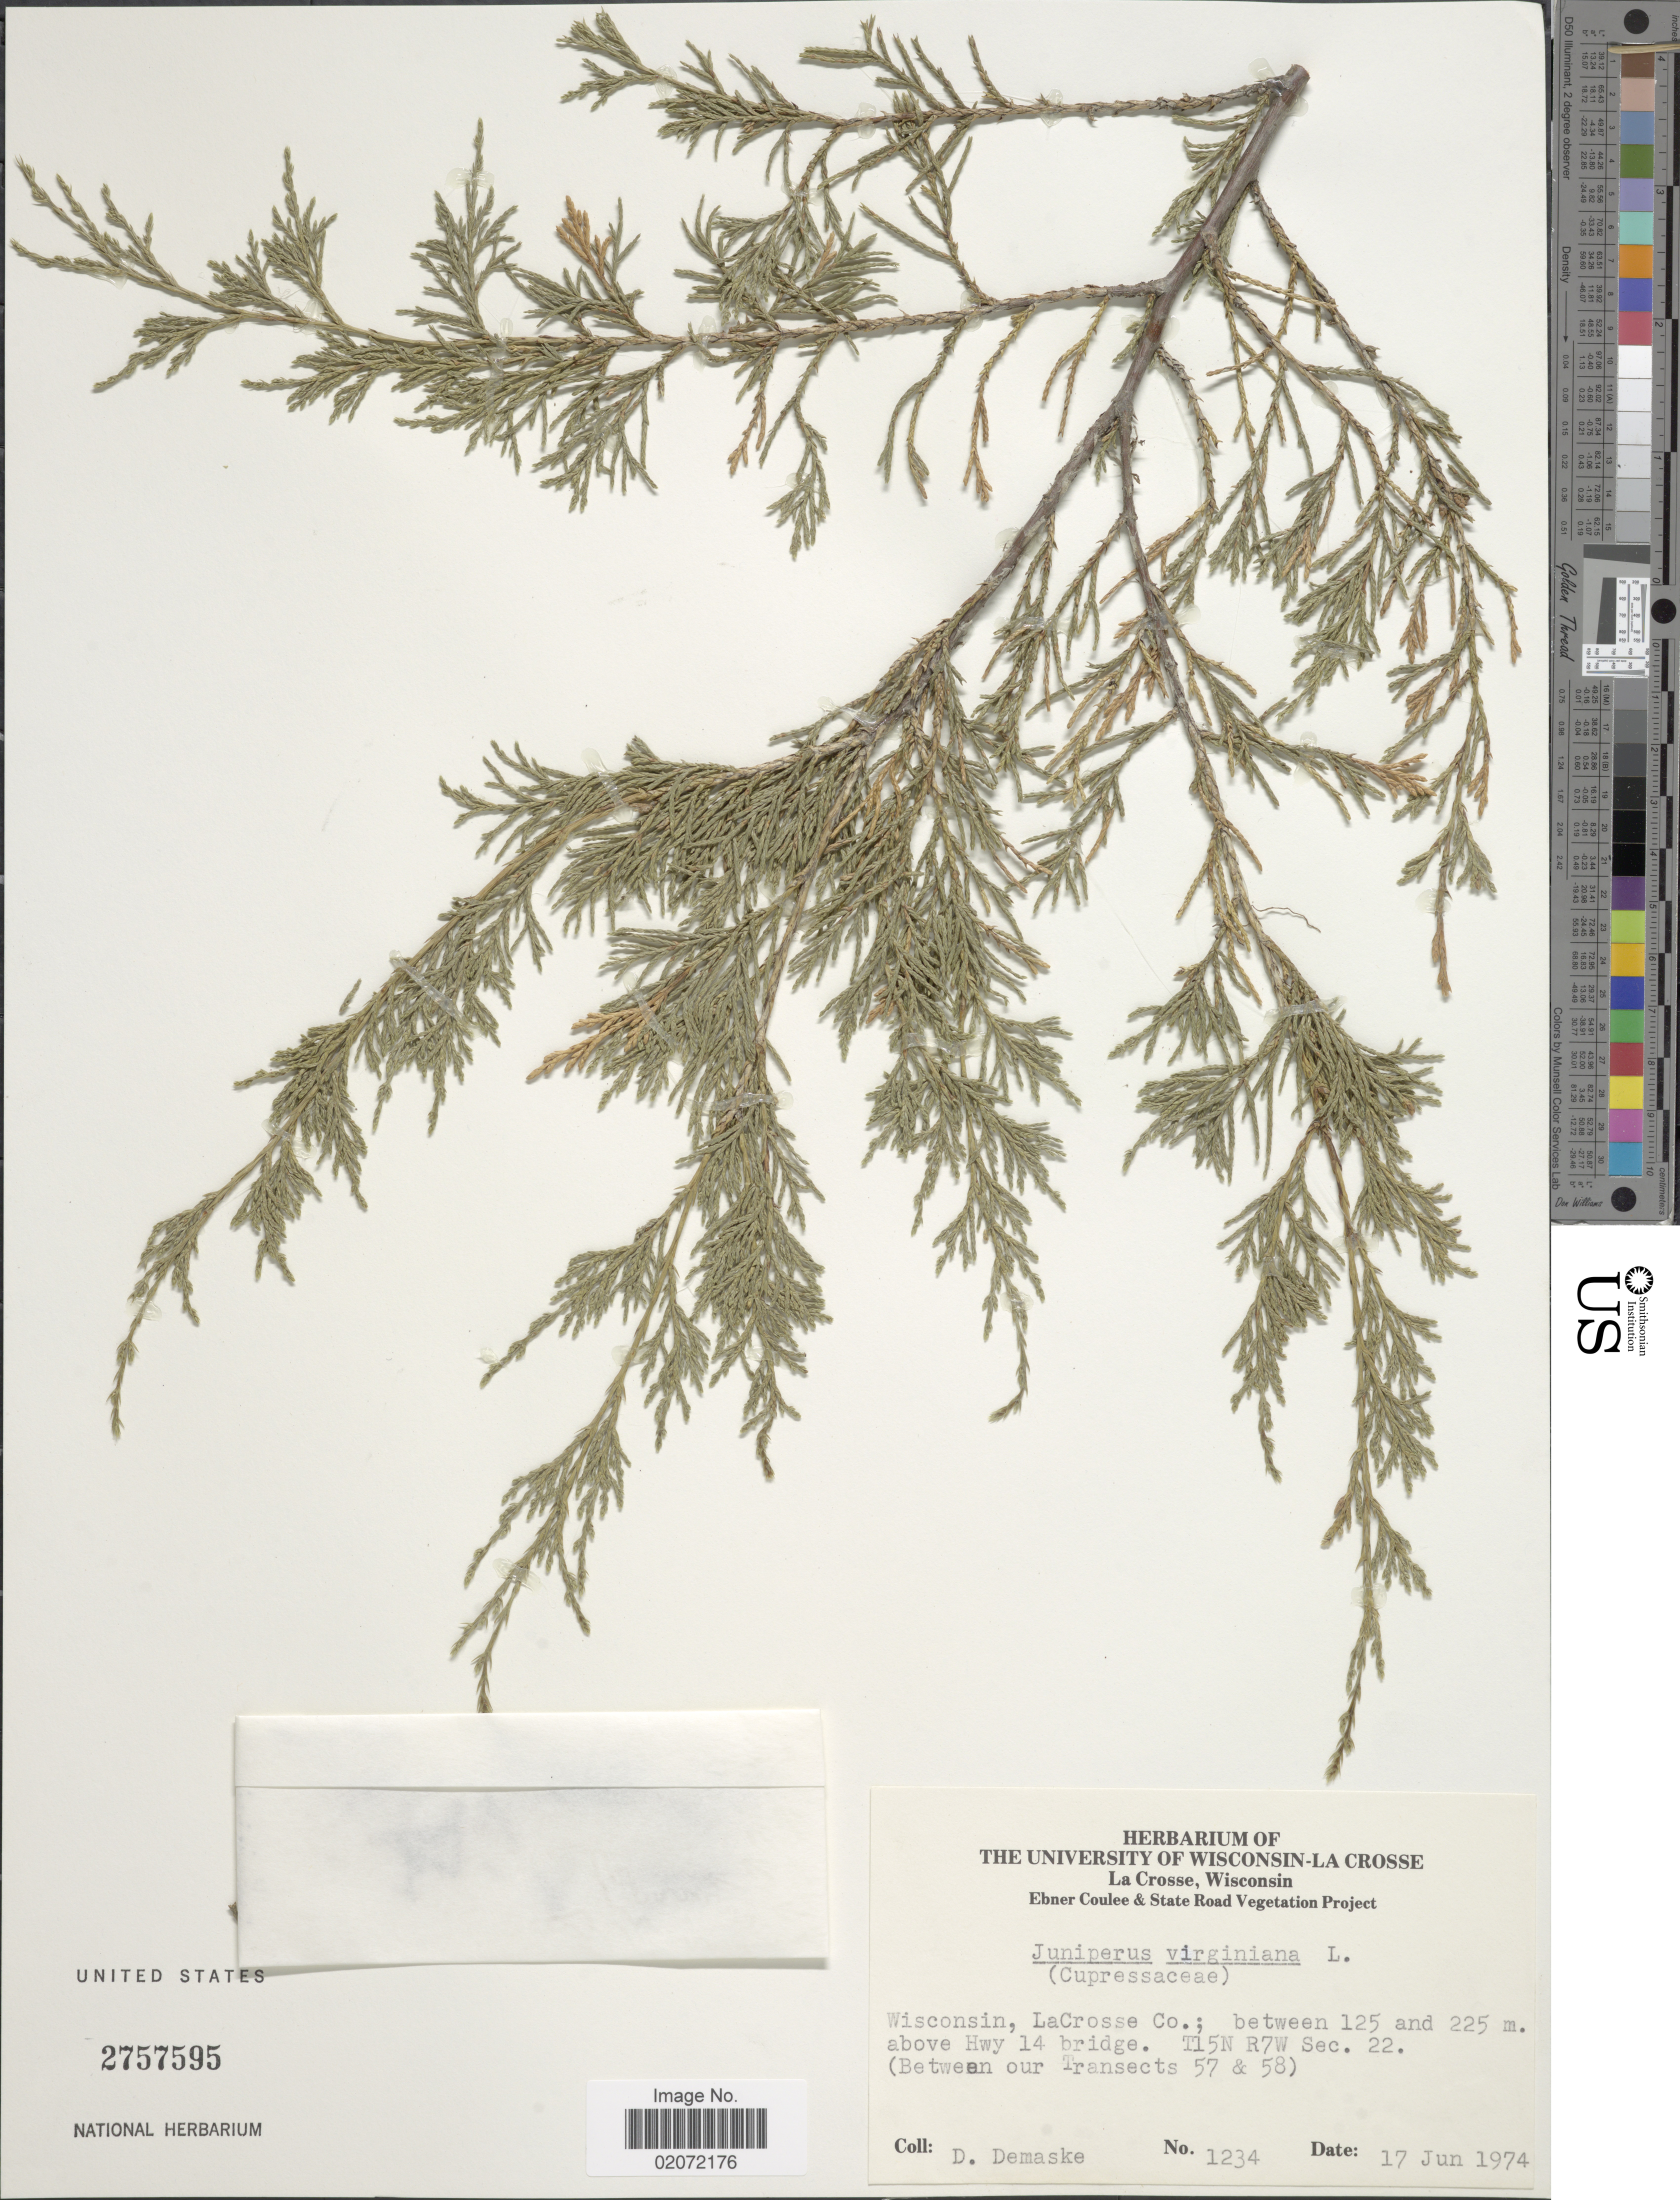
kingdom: Plantae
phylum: Tracheophyta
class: Pinopsida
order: Pinales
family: Cupressaceae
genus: Juniperus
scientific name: Juniperus virginiana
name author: L.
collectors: D. Demaske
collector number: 1234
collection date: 1974-06-17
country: United States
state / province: Wisconsin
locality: Wisconsin, LaCrosse Co.; between 125 and 225 m above Hwy 14 bridge. T15N R7W Sec. 22. (Between our Transects 57 & 58).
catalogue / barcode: US 2757595